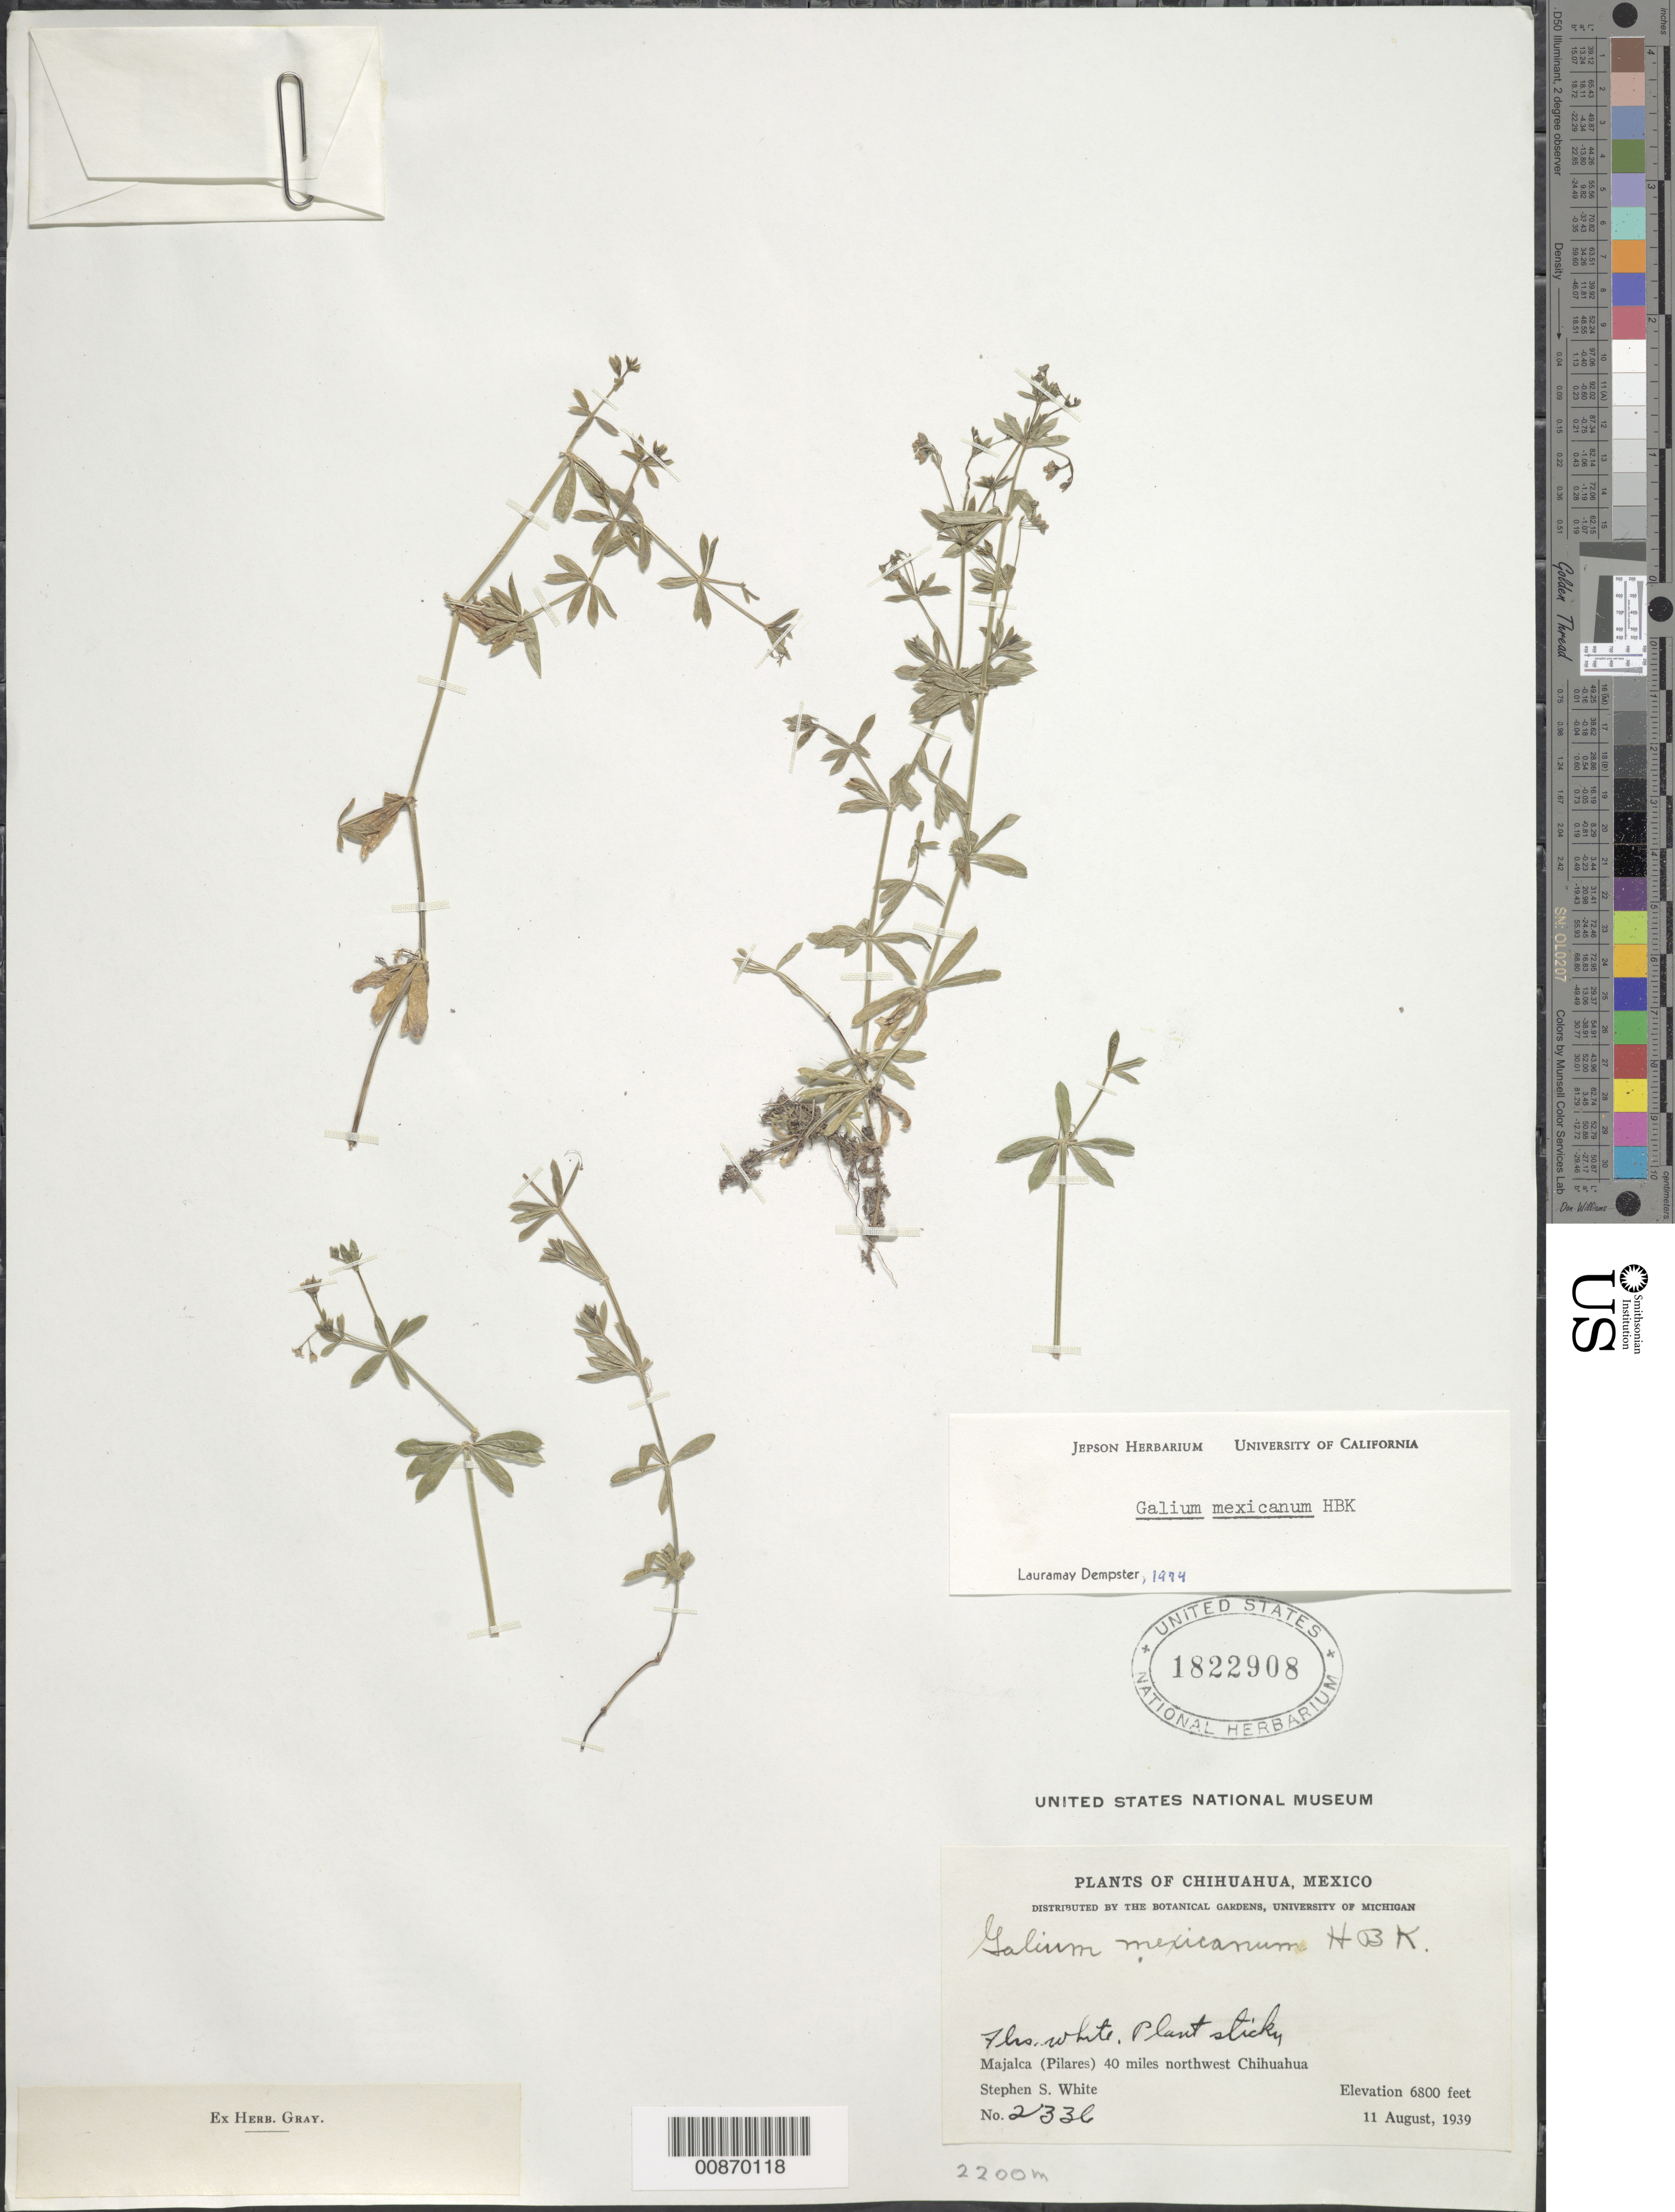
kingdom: Plantae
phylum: Tracheophyta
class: Magnoliopsida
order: Gentianales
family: Rubiaceae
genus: Galium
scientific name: Galium mexicanum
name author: Kunth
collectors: S. S. White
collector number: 2336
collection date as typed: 11 Aug 1939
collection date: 1939-08-11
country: Mexico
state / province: Chihuahua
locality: Majalca (Pilares) 40 miles northwest Chihuahua.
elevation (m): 2073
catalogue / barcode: US 1822908